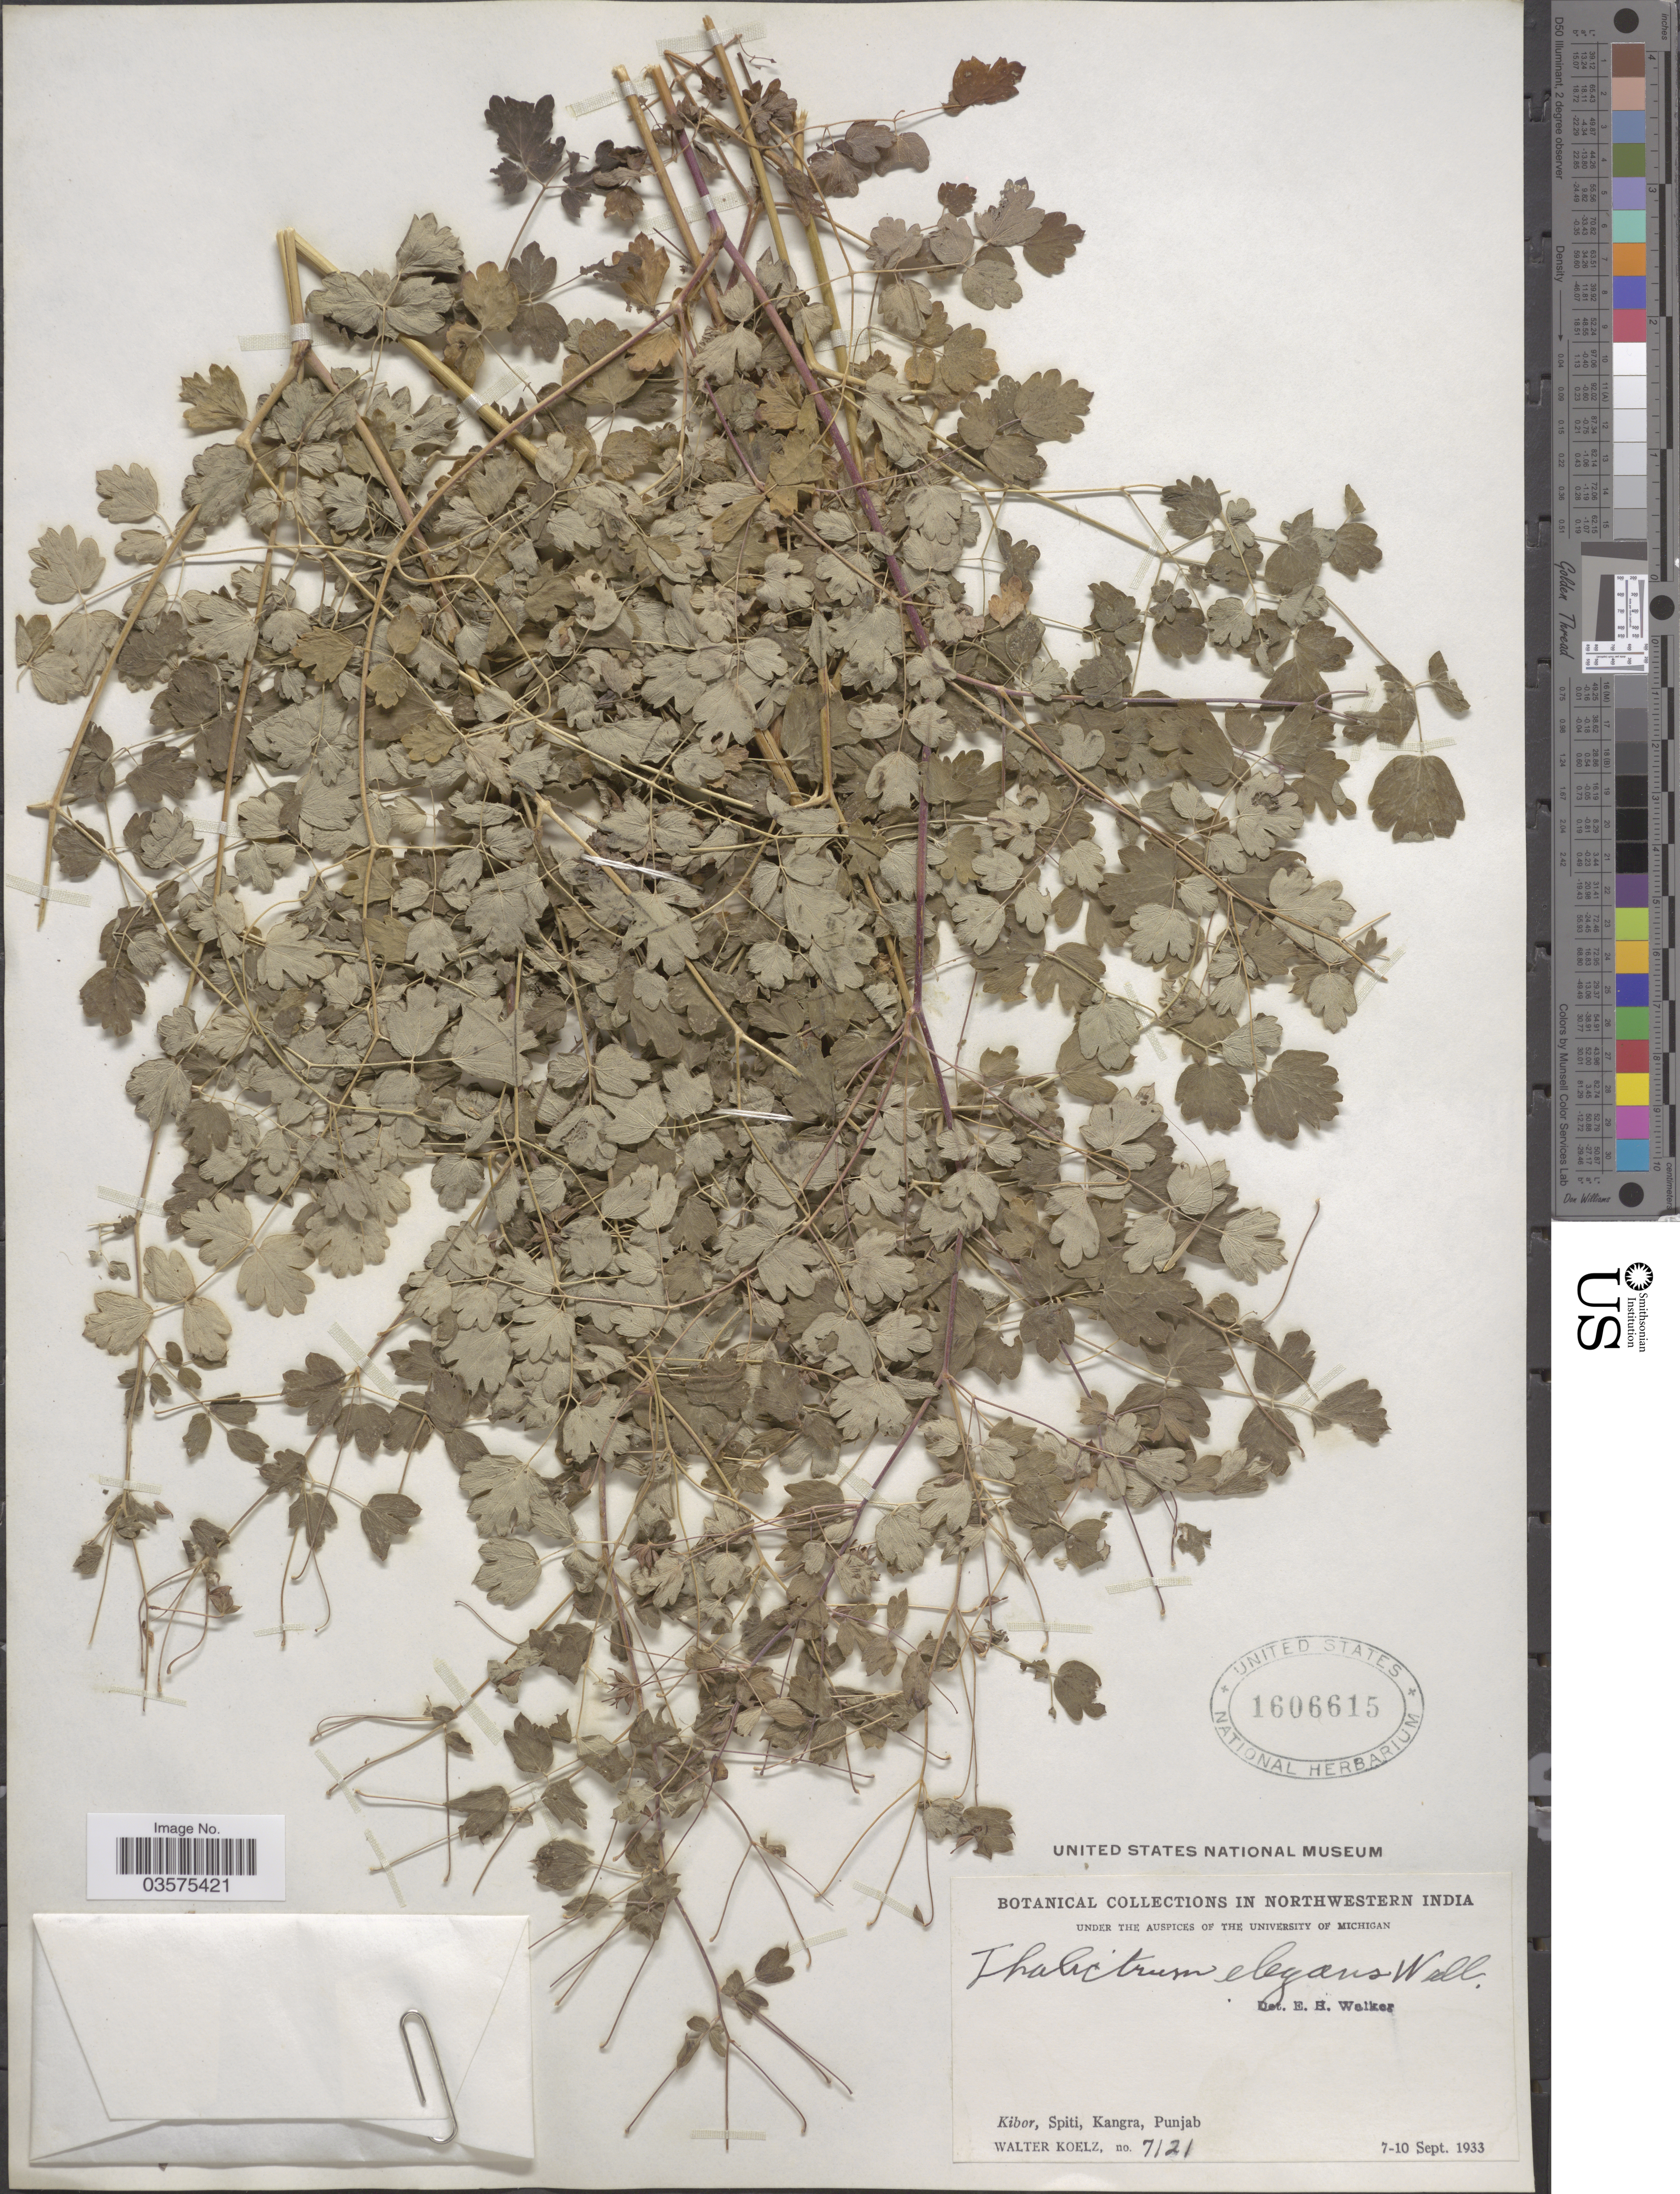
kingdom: Plantae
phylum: Tracheophyta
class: Magnoliopsida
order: Ranunculales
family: Ranunculaceae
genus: Thalictrum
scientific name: Thalictrum elegans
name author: Wall. ex Royle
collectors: W. N. Koelz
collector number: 7121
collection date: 1933-09-07/1933-09-10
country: India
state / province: Punjab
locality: Northwestern India. Kibor, Spiti, Kangra.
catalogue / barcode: US 1606615